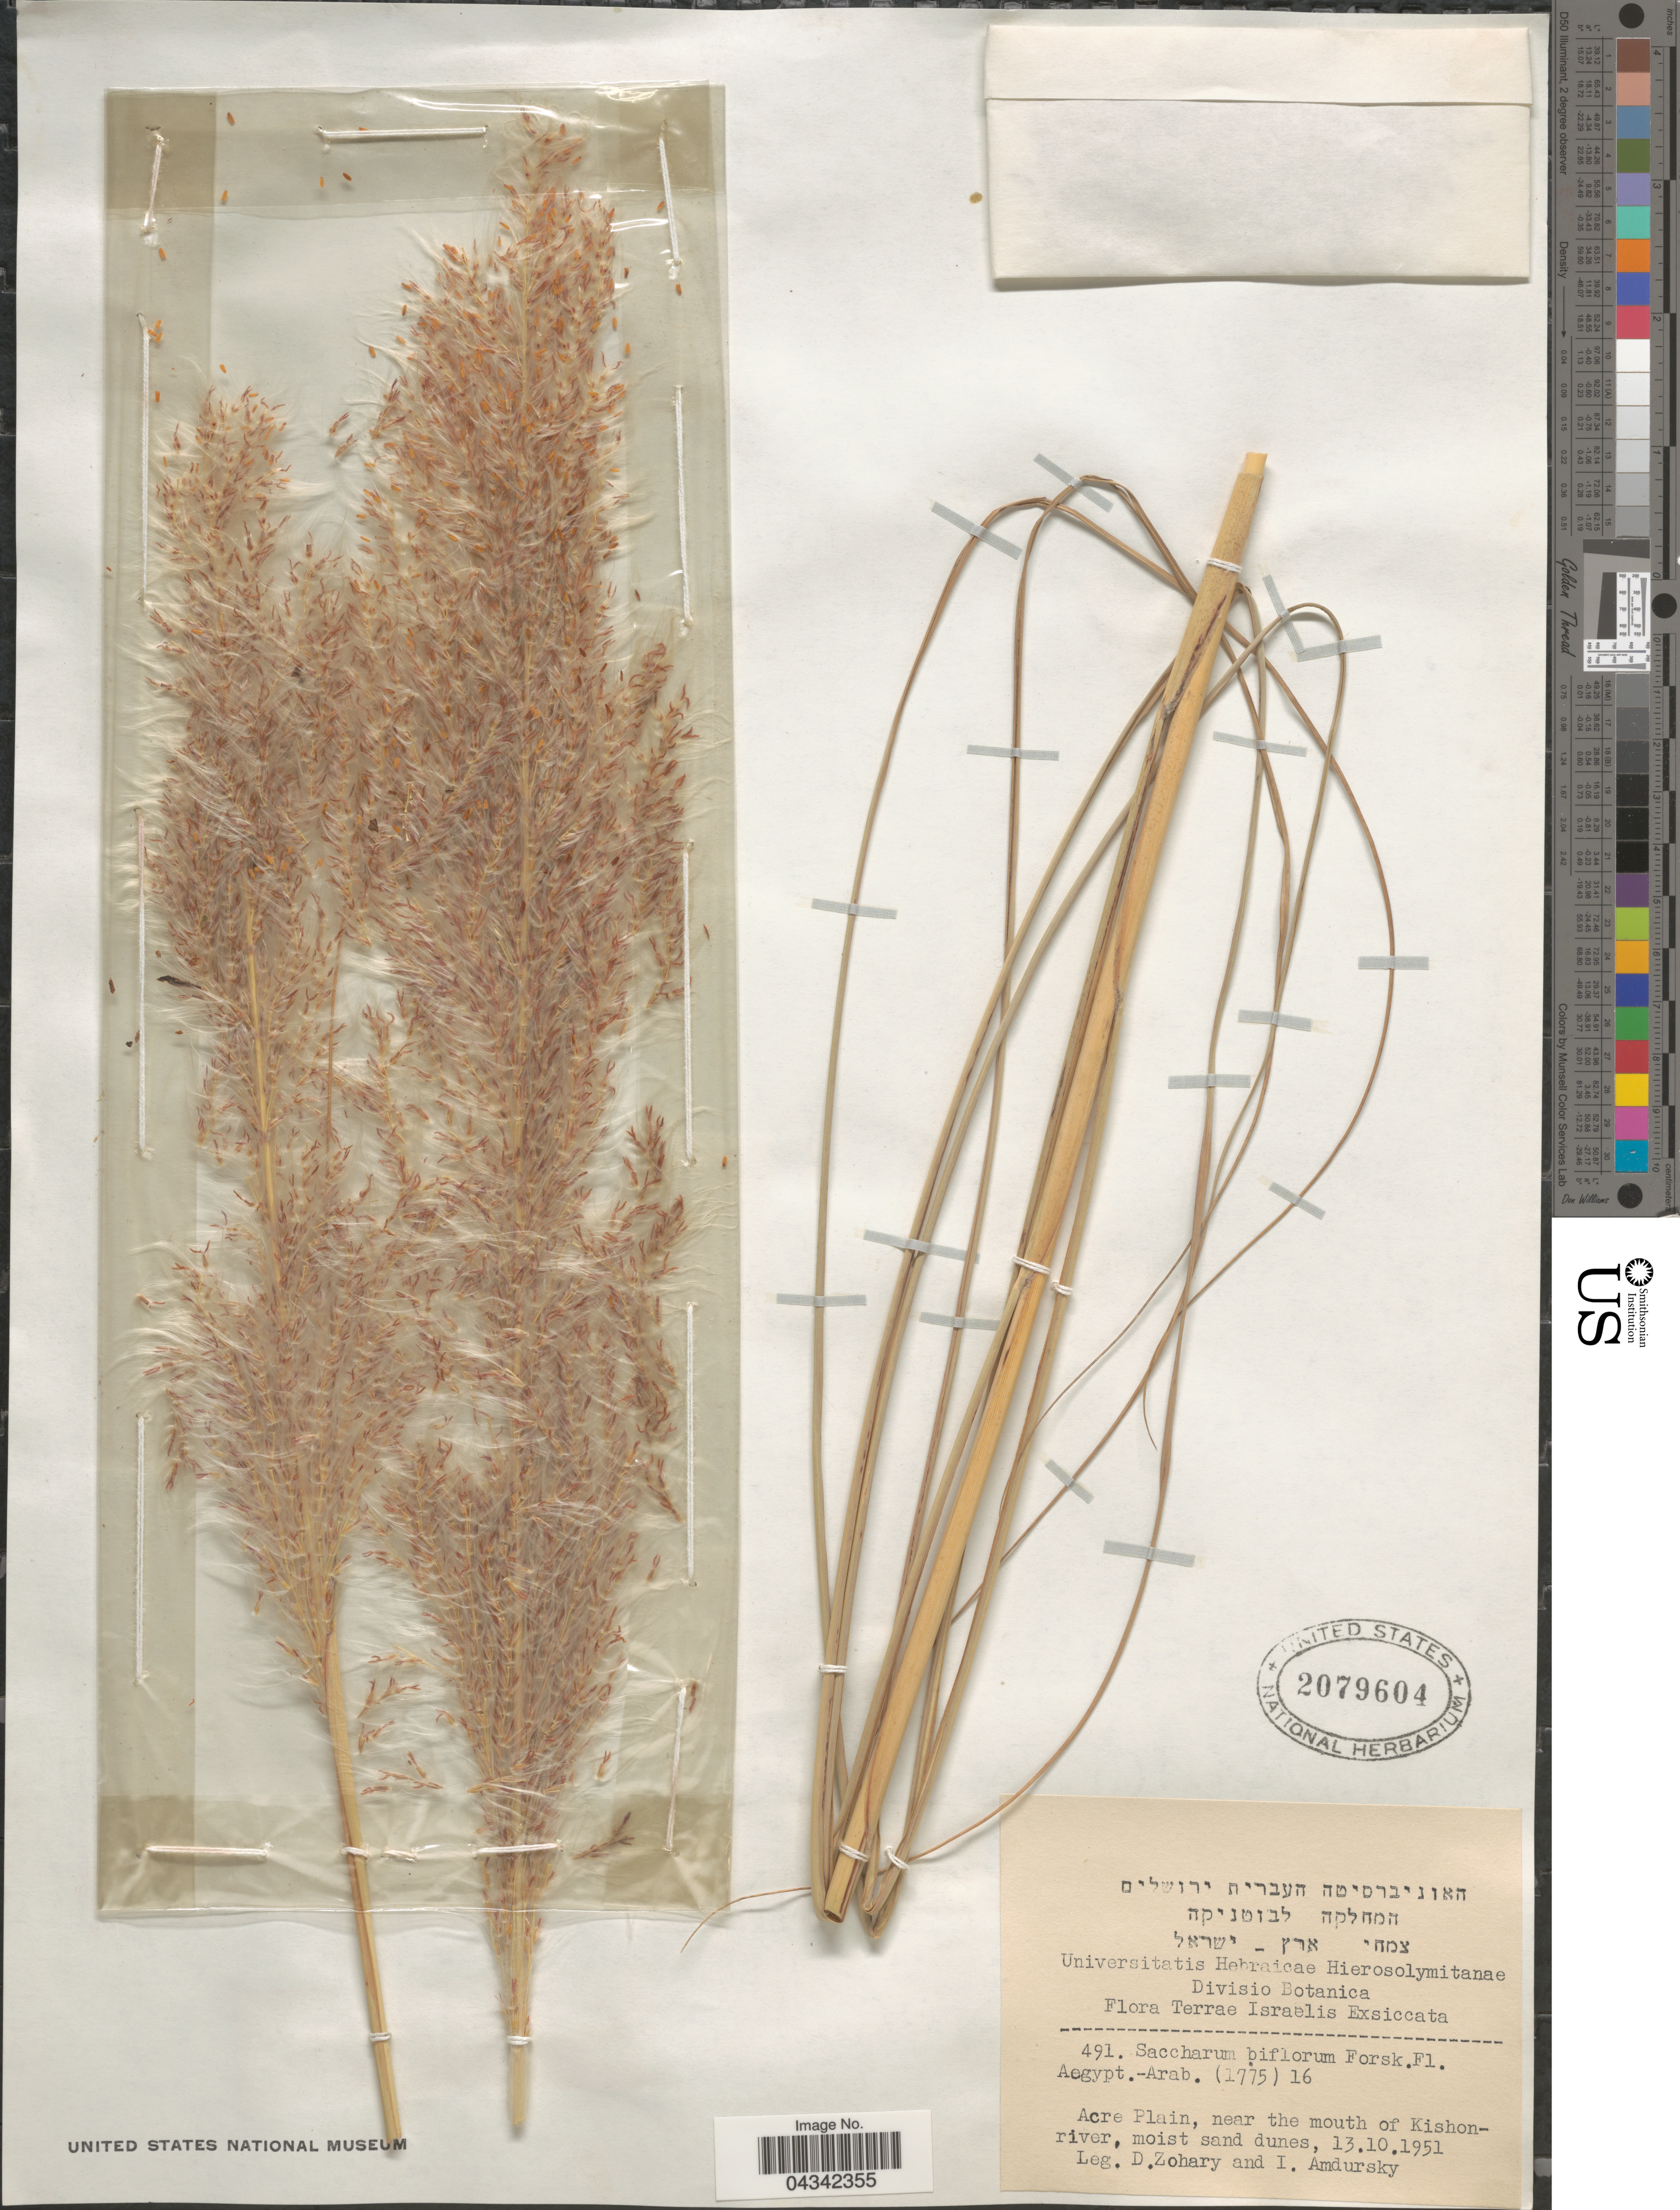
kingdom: Plantae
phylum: Tracheophyta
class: Liliopsida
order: Poales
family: Poaceae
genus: Tripidium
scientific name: Tripidium bengalense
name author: (Retz.) H. Scholz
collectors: D. Zohary & I. Amdursky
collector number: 491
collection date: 1951-10-13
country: Israel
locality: Terrae Israëlis. Acre Plain, near the mouth of Kishonriver, moist sand dunes.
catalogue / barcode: US 2079604